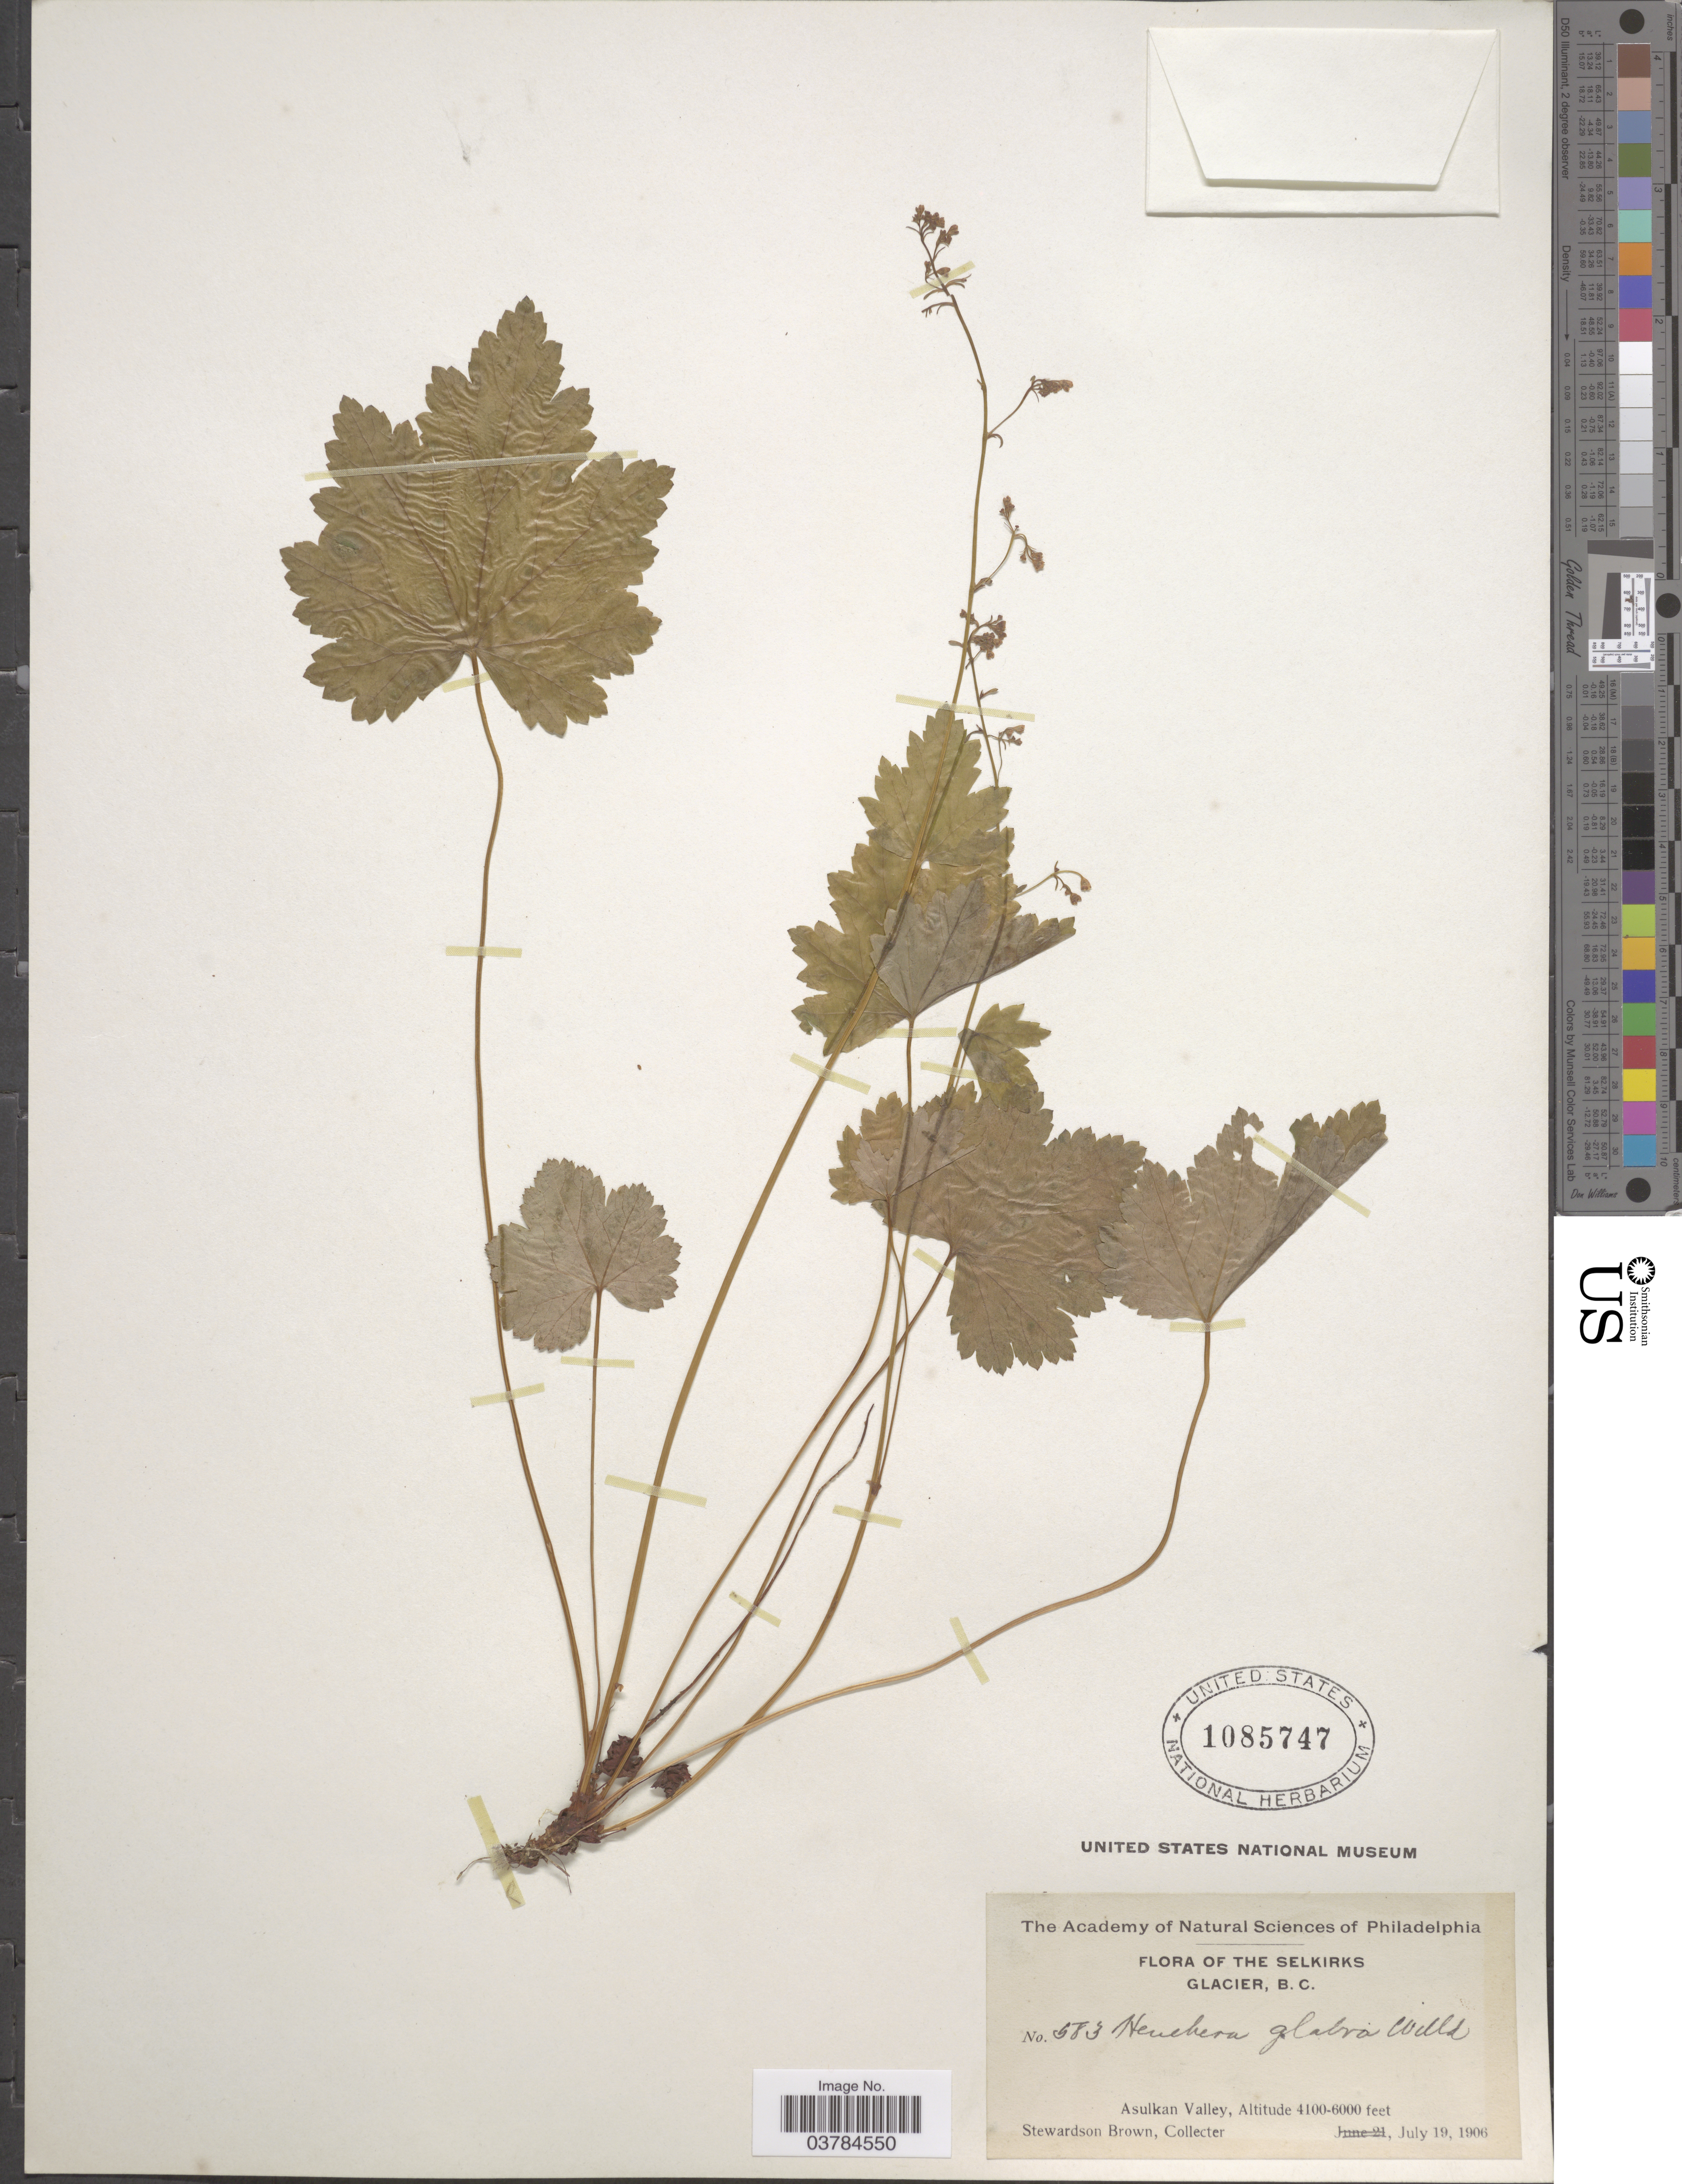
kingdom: Plantae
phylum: Tracheophyta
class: Magnoliopsida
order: Saxifragales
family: Saxifragaceae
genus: Heuchera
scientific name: Heuchera glabra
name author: Willd. ex Roem. & Schult.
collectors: S. Brown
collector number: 583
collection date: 1906-07-19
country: Canada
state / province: British Columbia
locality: The Selkirks. Glacier, B.C. Asulkan Valley.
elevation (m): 1250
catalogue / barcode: US 1085747